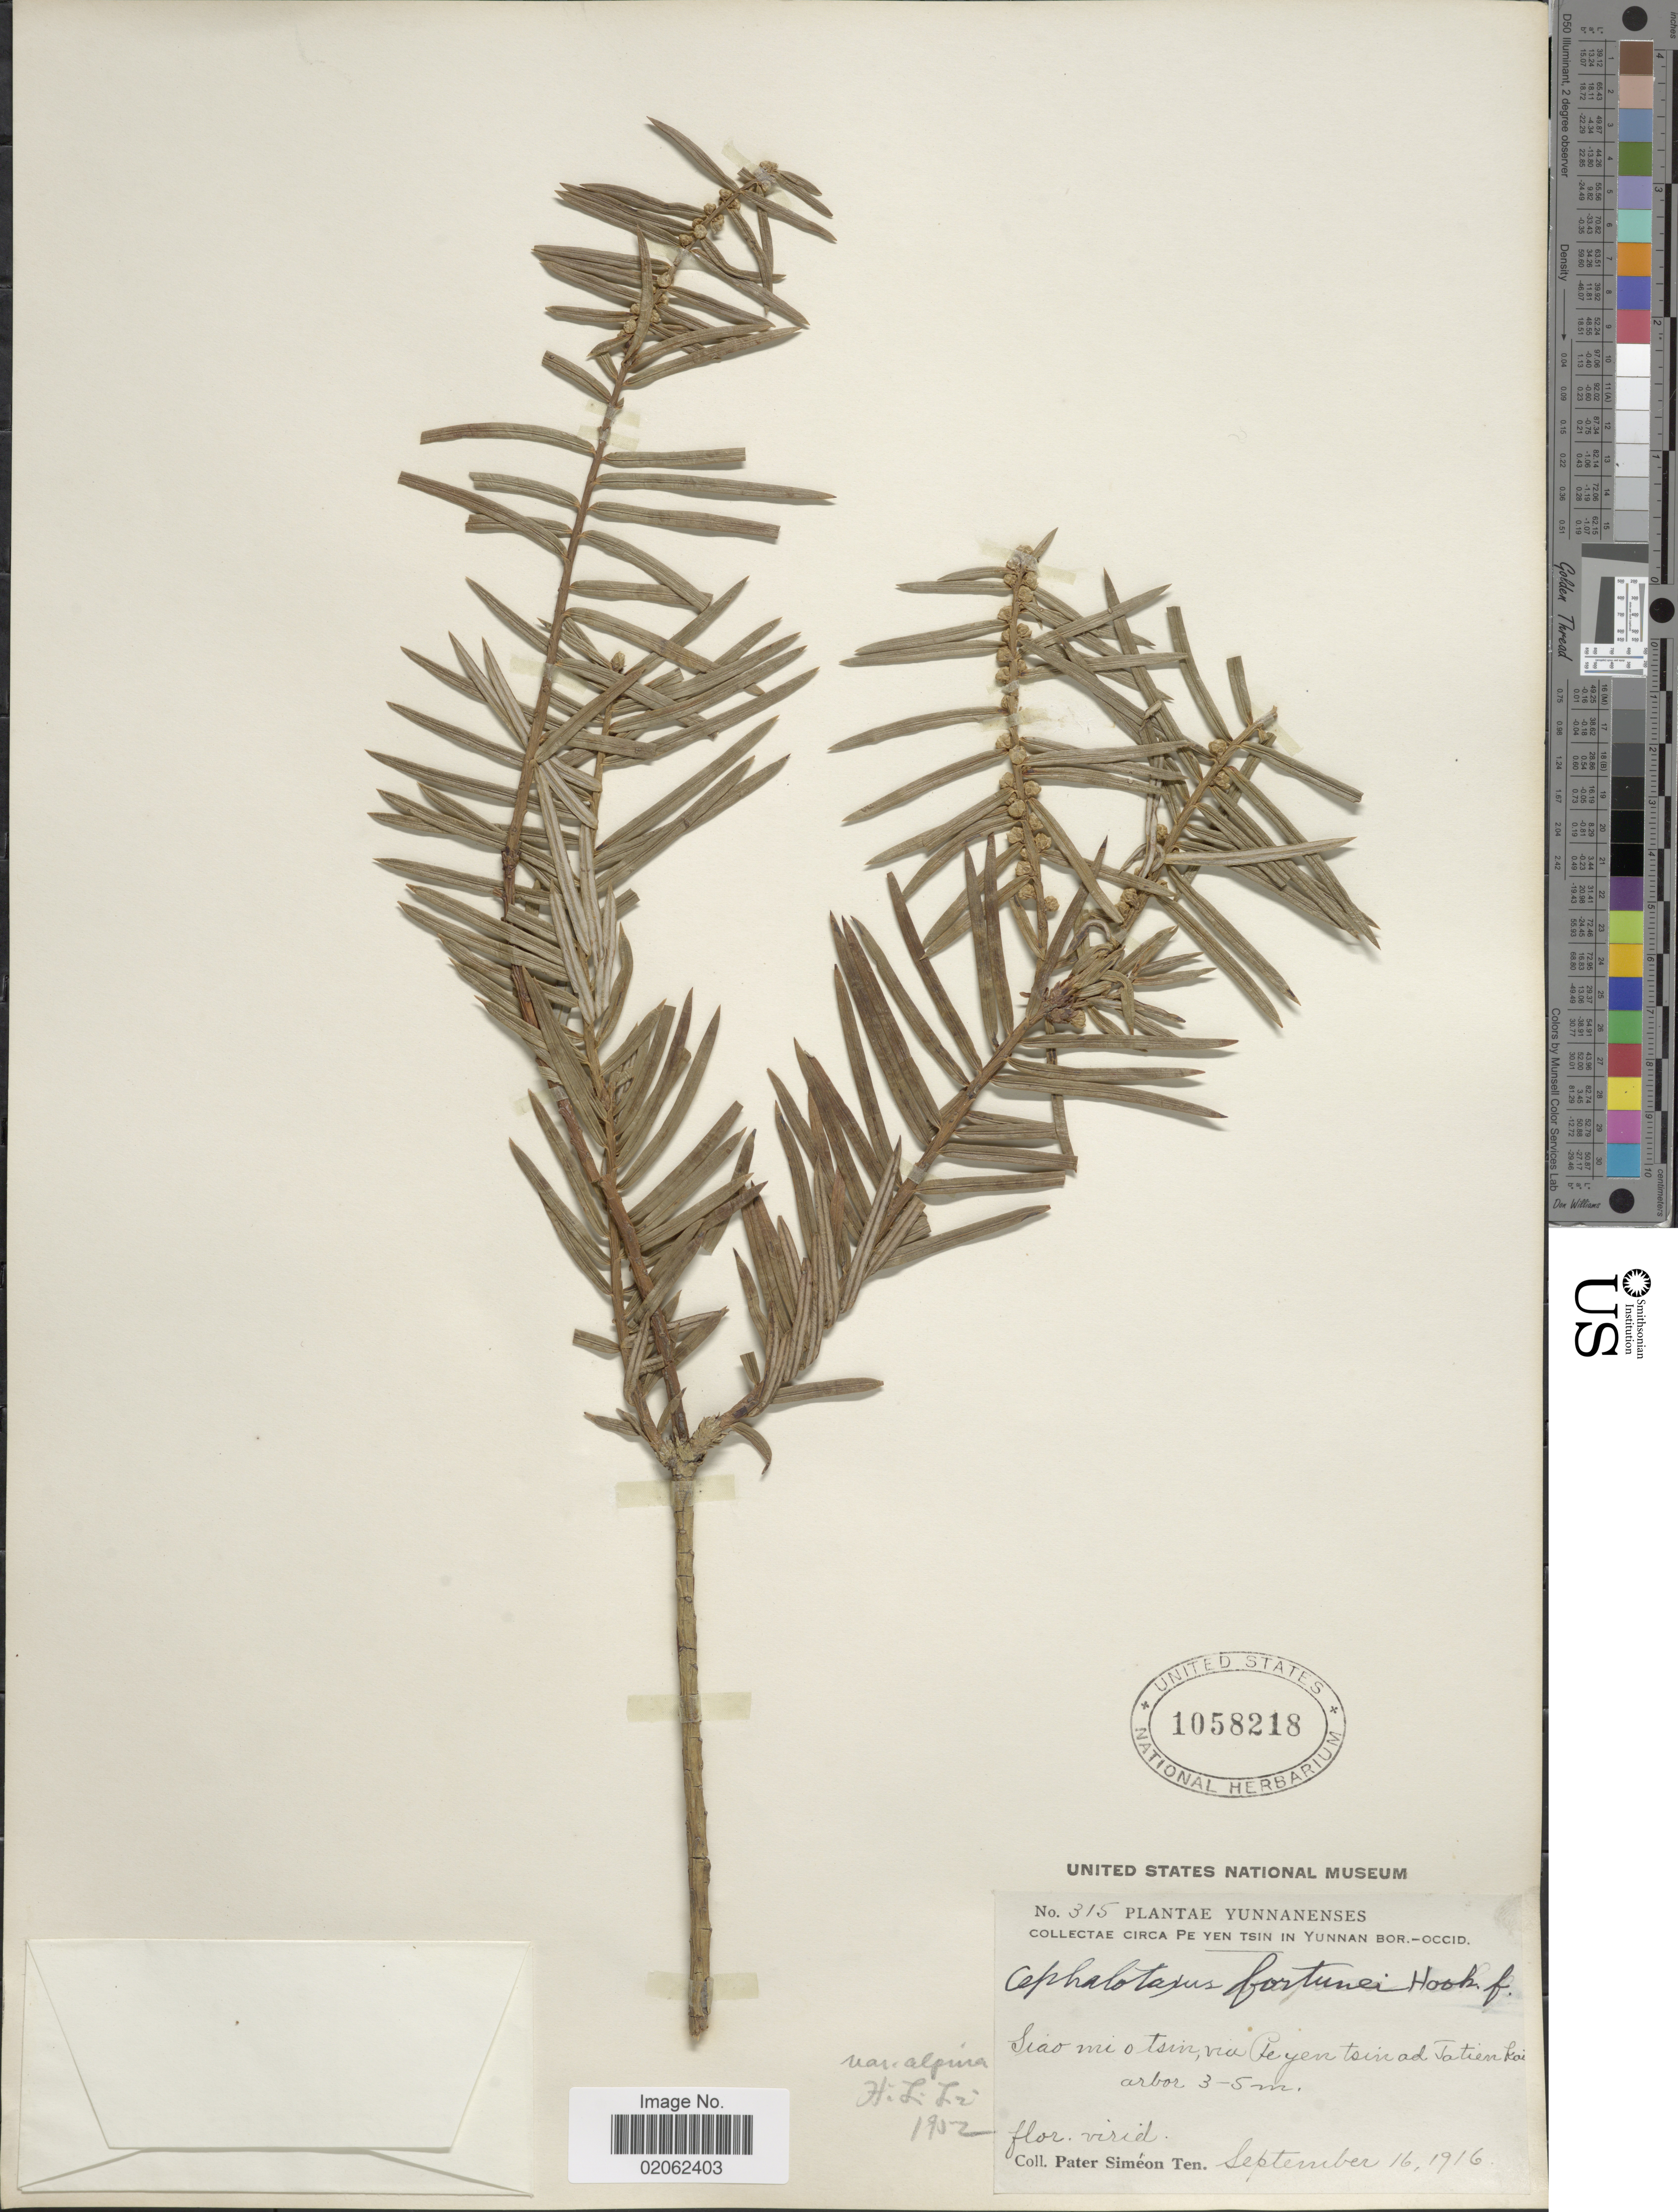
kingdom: Plantae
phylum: Tracheophyta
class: Pinopsida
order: Pinales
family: Cephalotaxaceae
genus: Cephalotaxus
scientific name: Cephalotaxus fortunei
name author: Hook.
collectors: P. S. Ten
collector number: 315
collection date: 1916-09-16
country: China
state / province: Yunnan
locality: Circa Pe Yen Tsin in Yunnan Bor-occid, Siao mi o tsin, via Peyen tsn ad Tatien Kai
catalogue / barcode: US 1058218